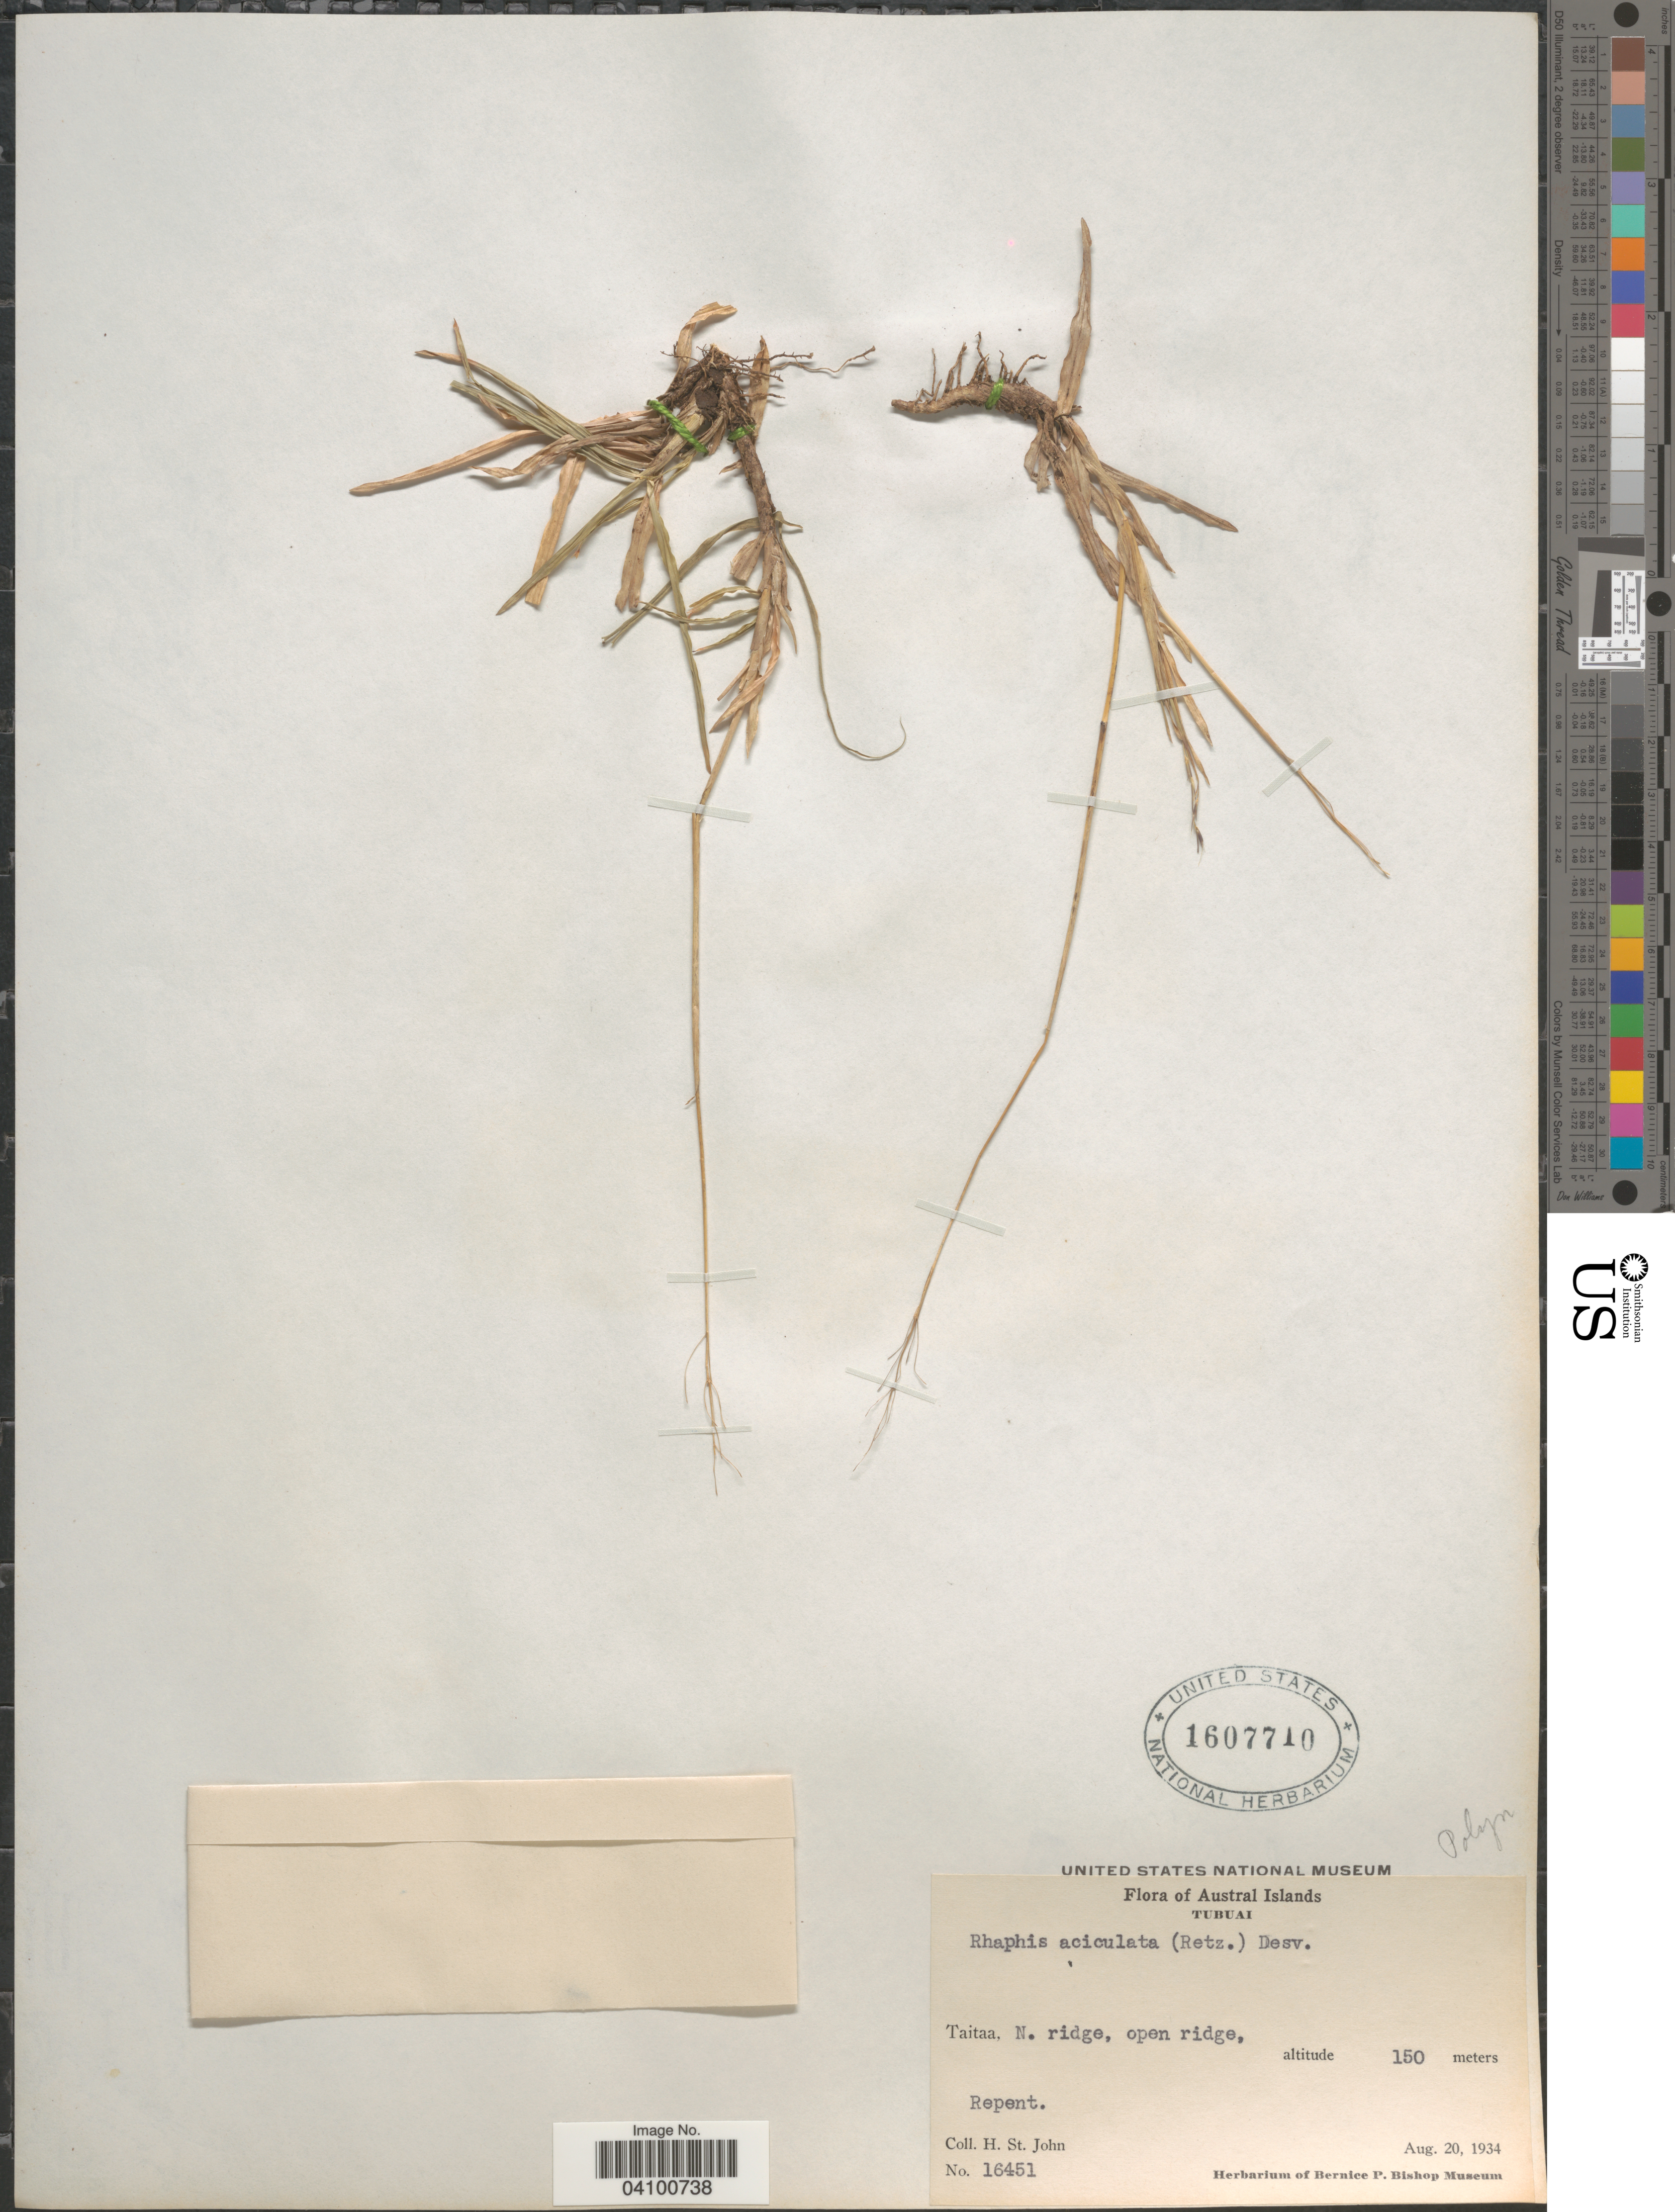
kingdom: Plantae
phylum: Tracheophyta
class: Liliopsida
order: Poales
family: Poaceae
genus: Chrysopogon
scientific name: Chrysopogon aciculatus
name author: (Retz.) Trin.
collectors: H. St. John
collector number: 16451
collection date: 1934-08-20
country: French Polynesia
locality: Austral Islands. Tubuai. Taitaa, N. ridge, open ridge.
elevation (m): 150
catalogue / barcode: US 1607710